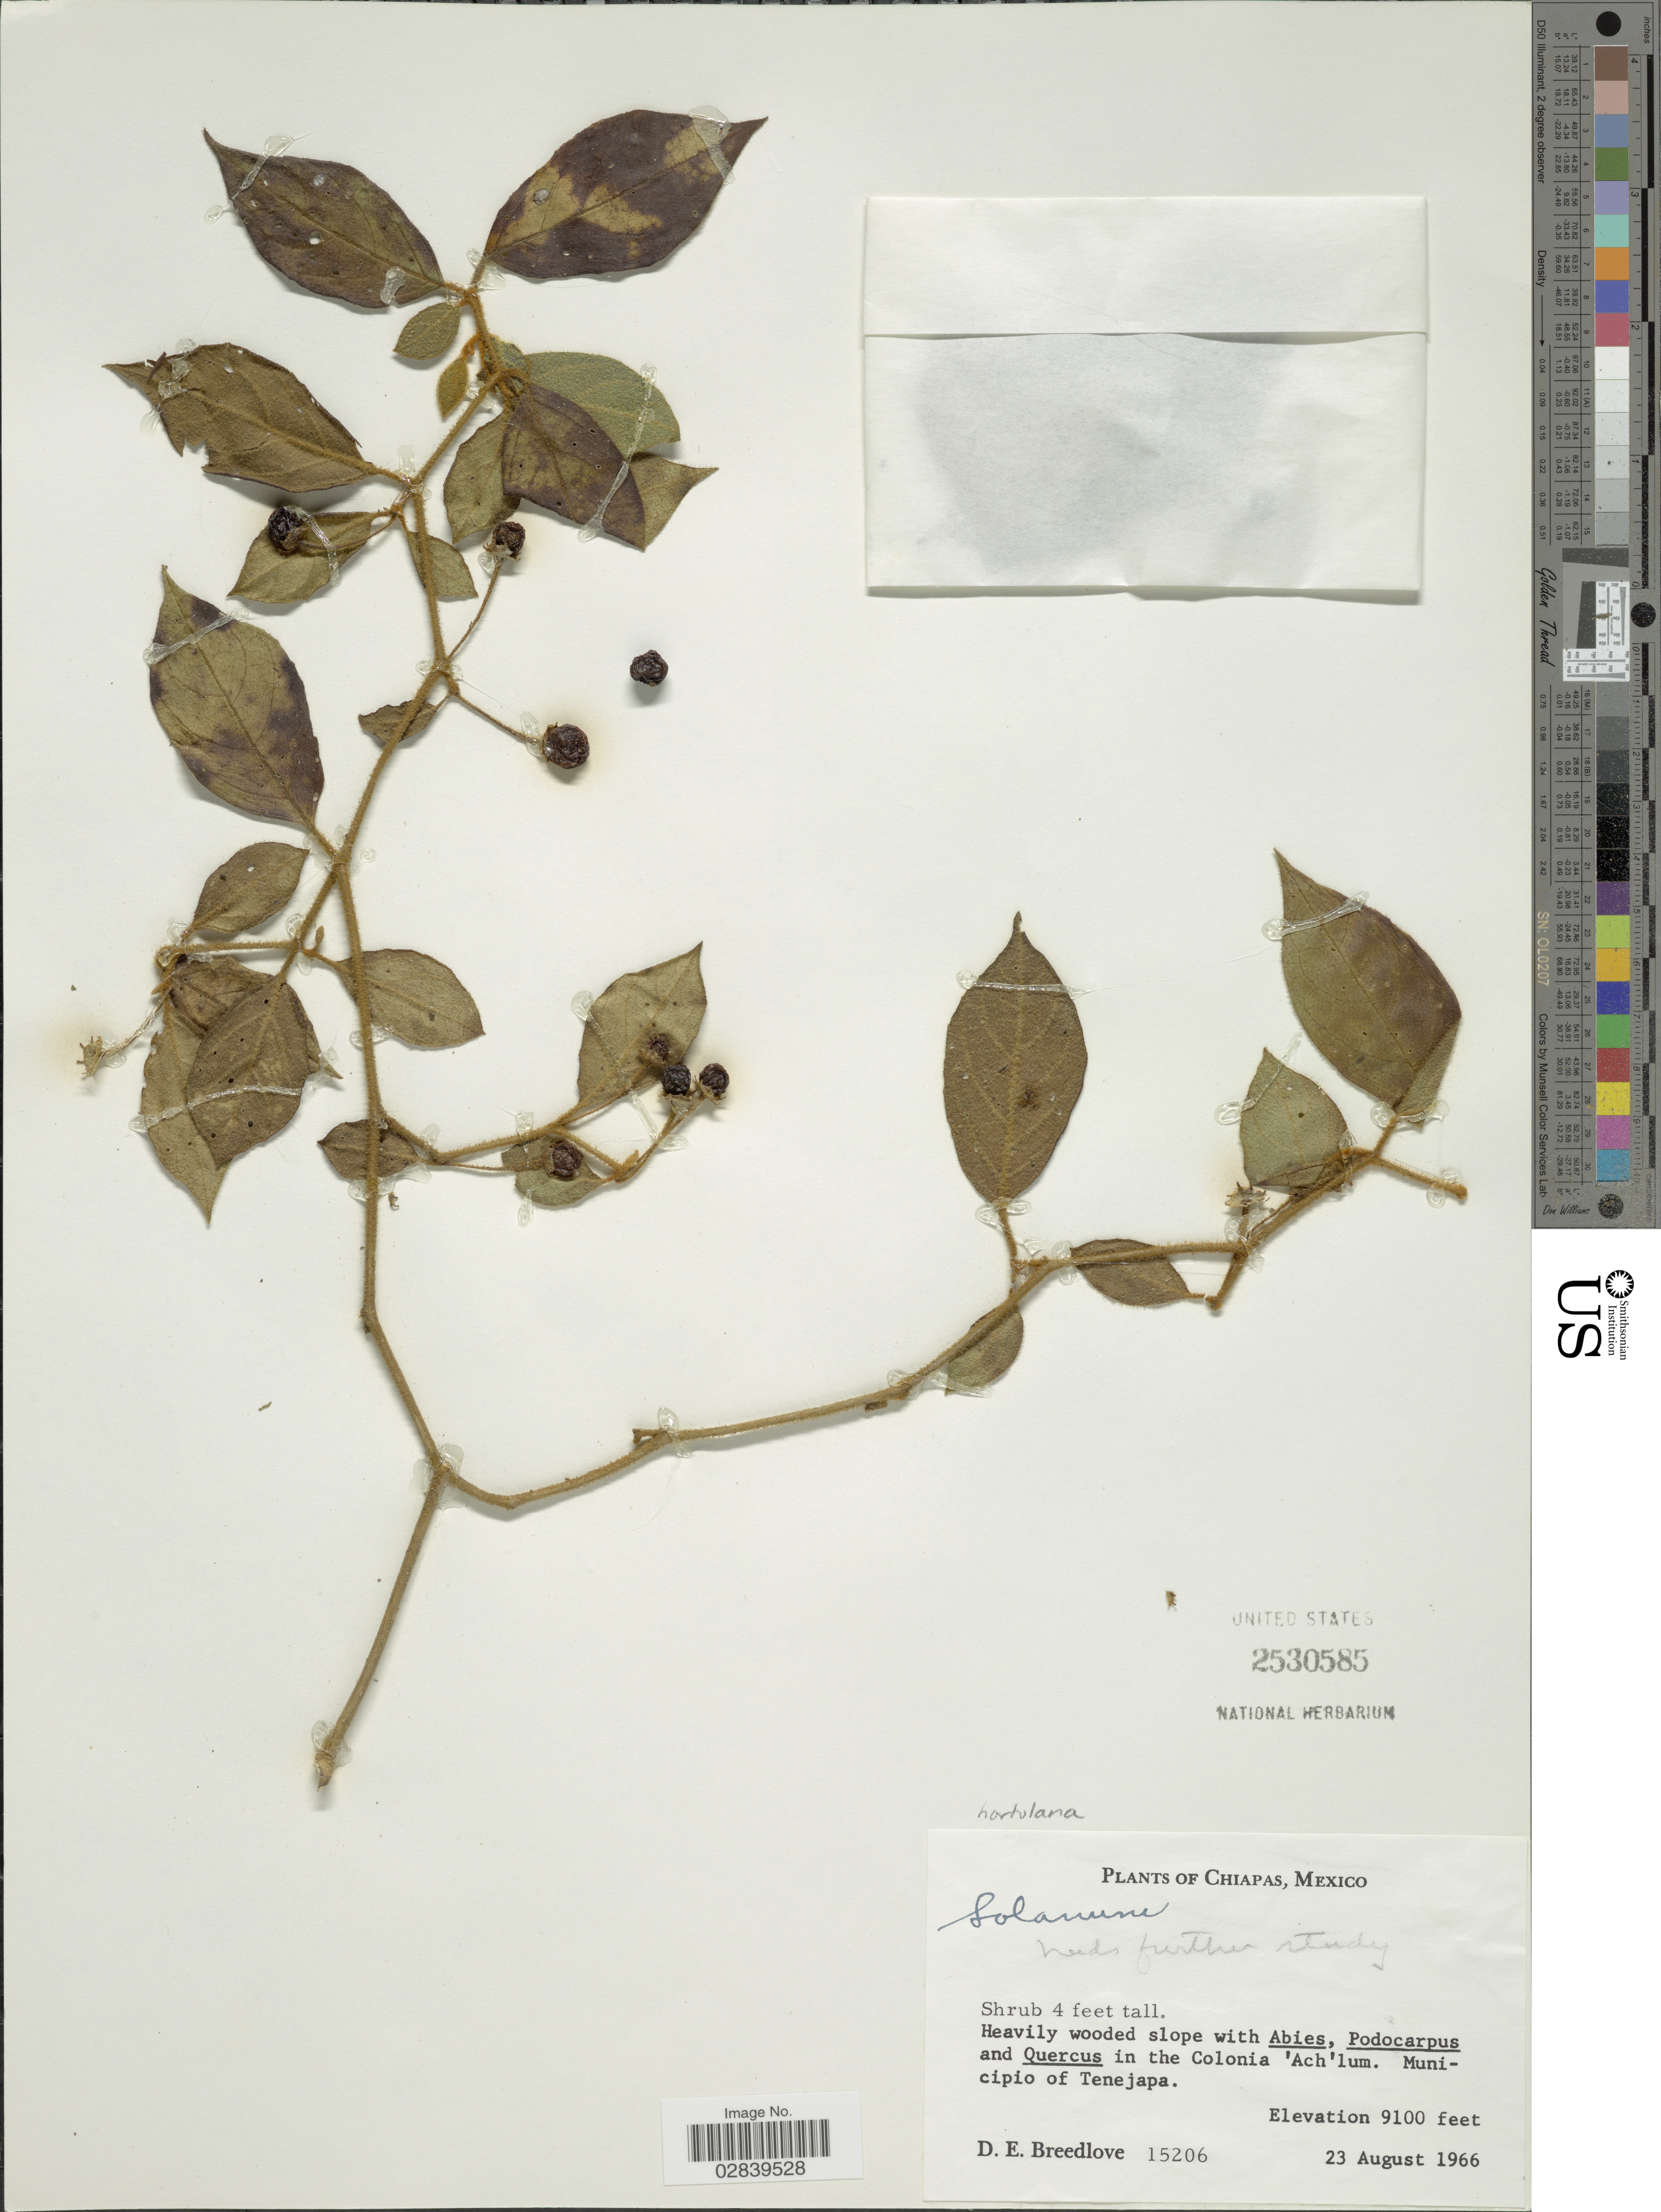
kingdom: Plantae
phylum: Tracheophyta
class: Magnoliopsida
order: Solanales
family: Solanaceae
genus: Lycianthes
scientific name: Lycianthes hortulana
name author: Standl. & L.O. Williams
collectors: D. E. Breedlove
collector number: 15206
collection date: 1966-08-23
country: Mexico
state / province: Chiapas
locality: In the Colonia 'Ach'lum. Municipio of Tenejapa.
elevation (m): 2774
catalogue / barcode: US 2530585